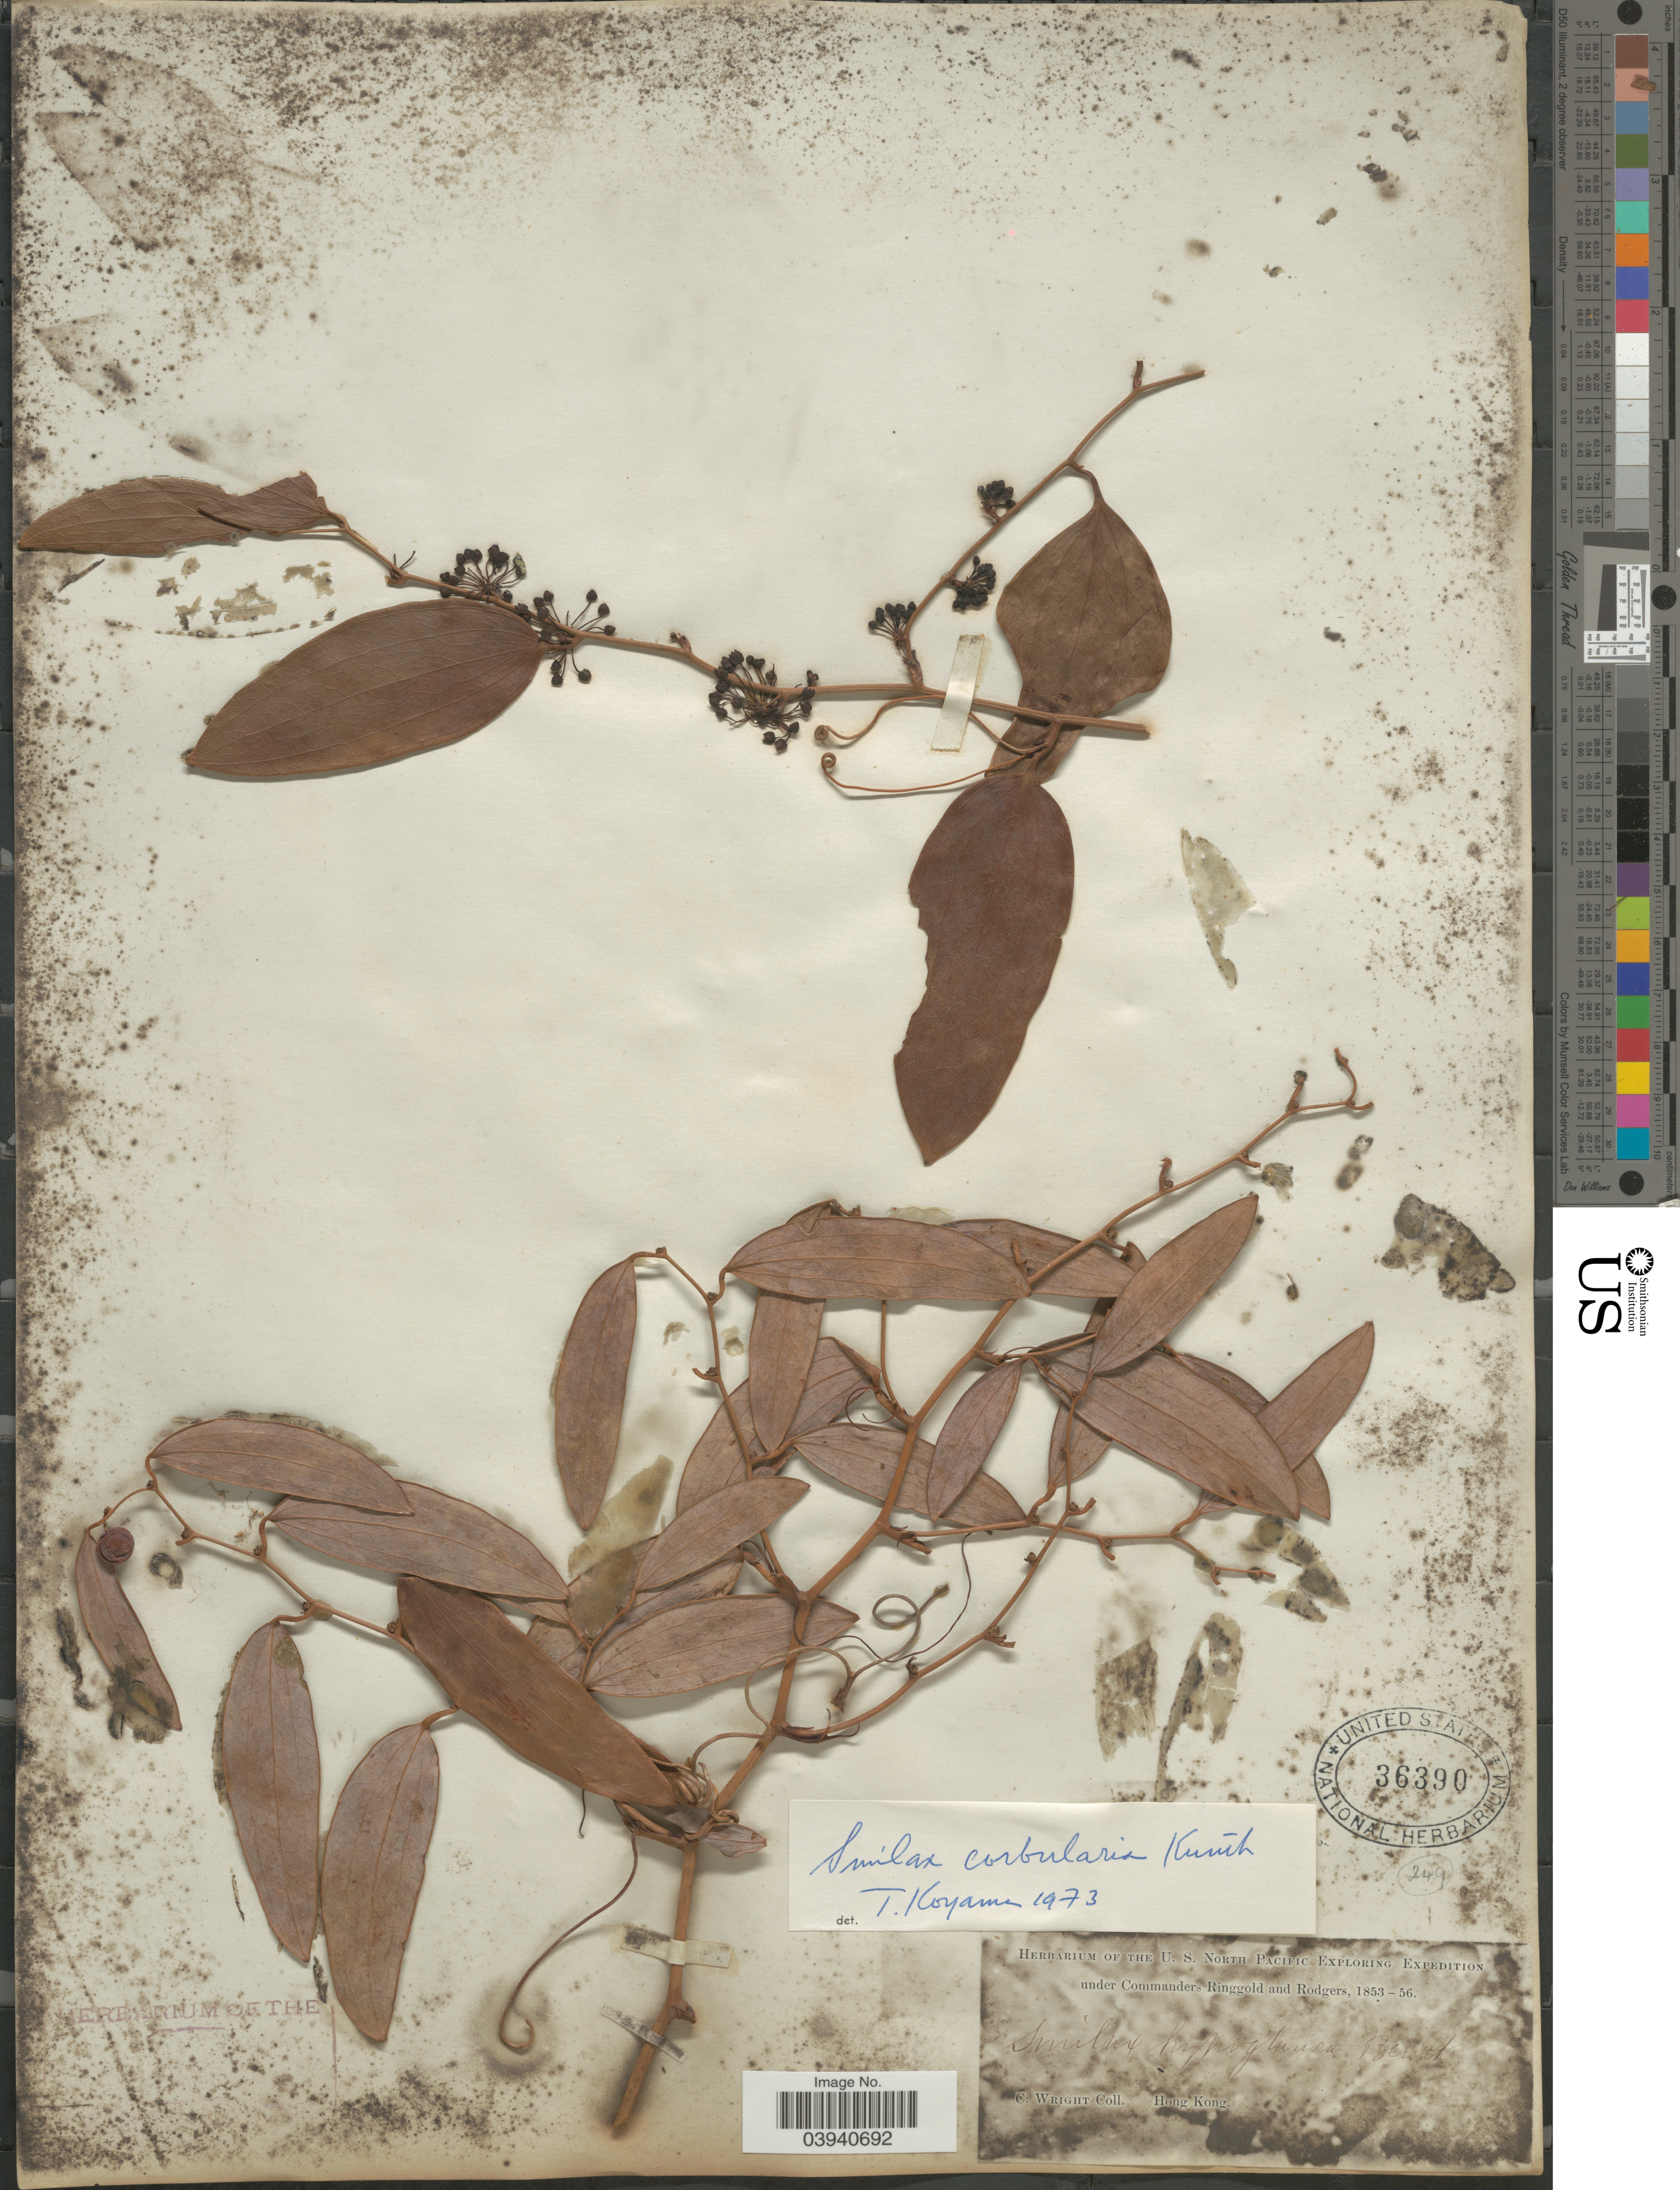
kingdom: Plantae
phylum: Tracheophyta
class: Liliopsida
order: Liliales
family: Smilacaceae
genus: Smilax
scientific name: Smilax corbularia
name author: Kunth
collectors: C. Wright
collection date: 1853/1856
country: China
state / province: Hong Kong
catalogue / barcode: US 36390